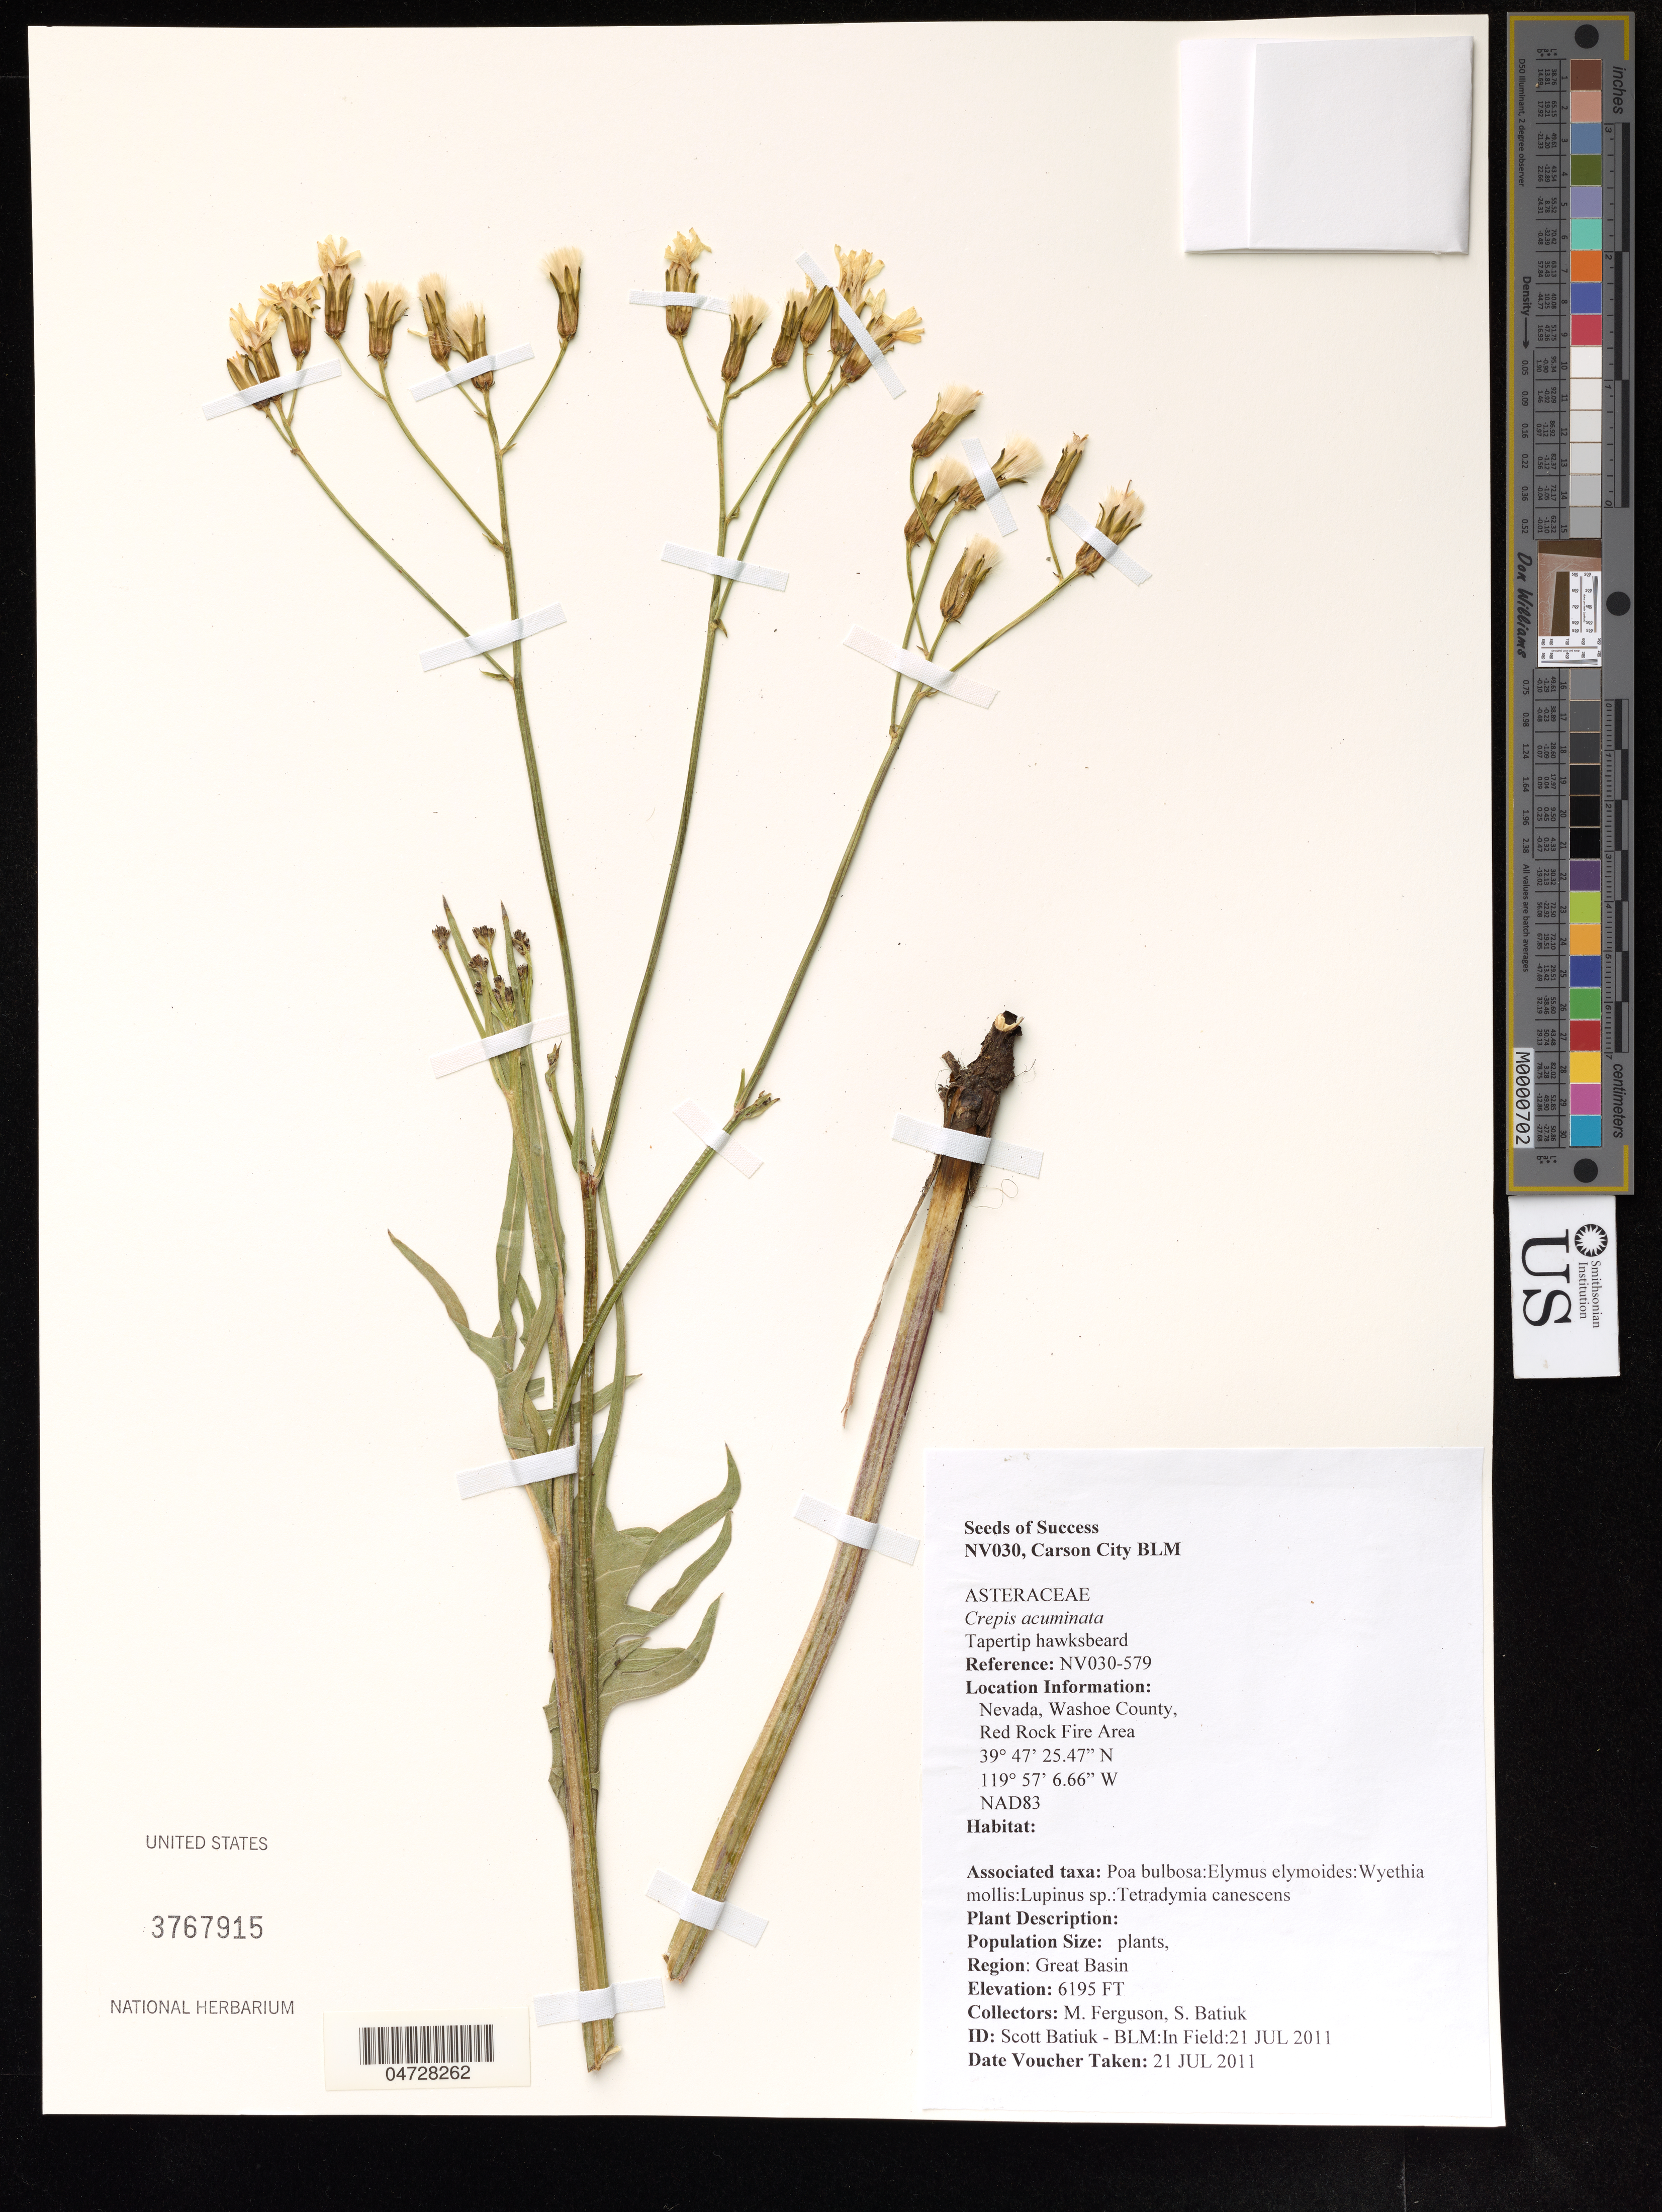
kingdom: Plantae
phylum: Tracheophyta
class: Magnoliopsida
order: Asterales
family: Asteraceae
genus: Crepis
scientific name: Crepis acuminata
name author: Nutt.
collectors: M. Ferguson & S. Batiuk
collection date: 2011-07-21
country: United States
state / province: Nevada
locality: Washoe County, Red Rock Fire Area.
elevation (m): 1888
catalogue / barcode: US 3767915